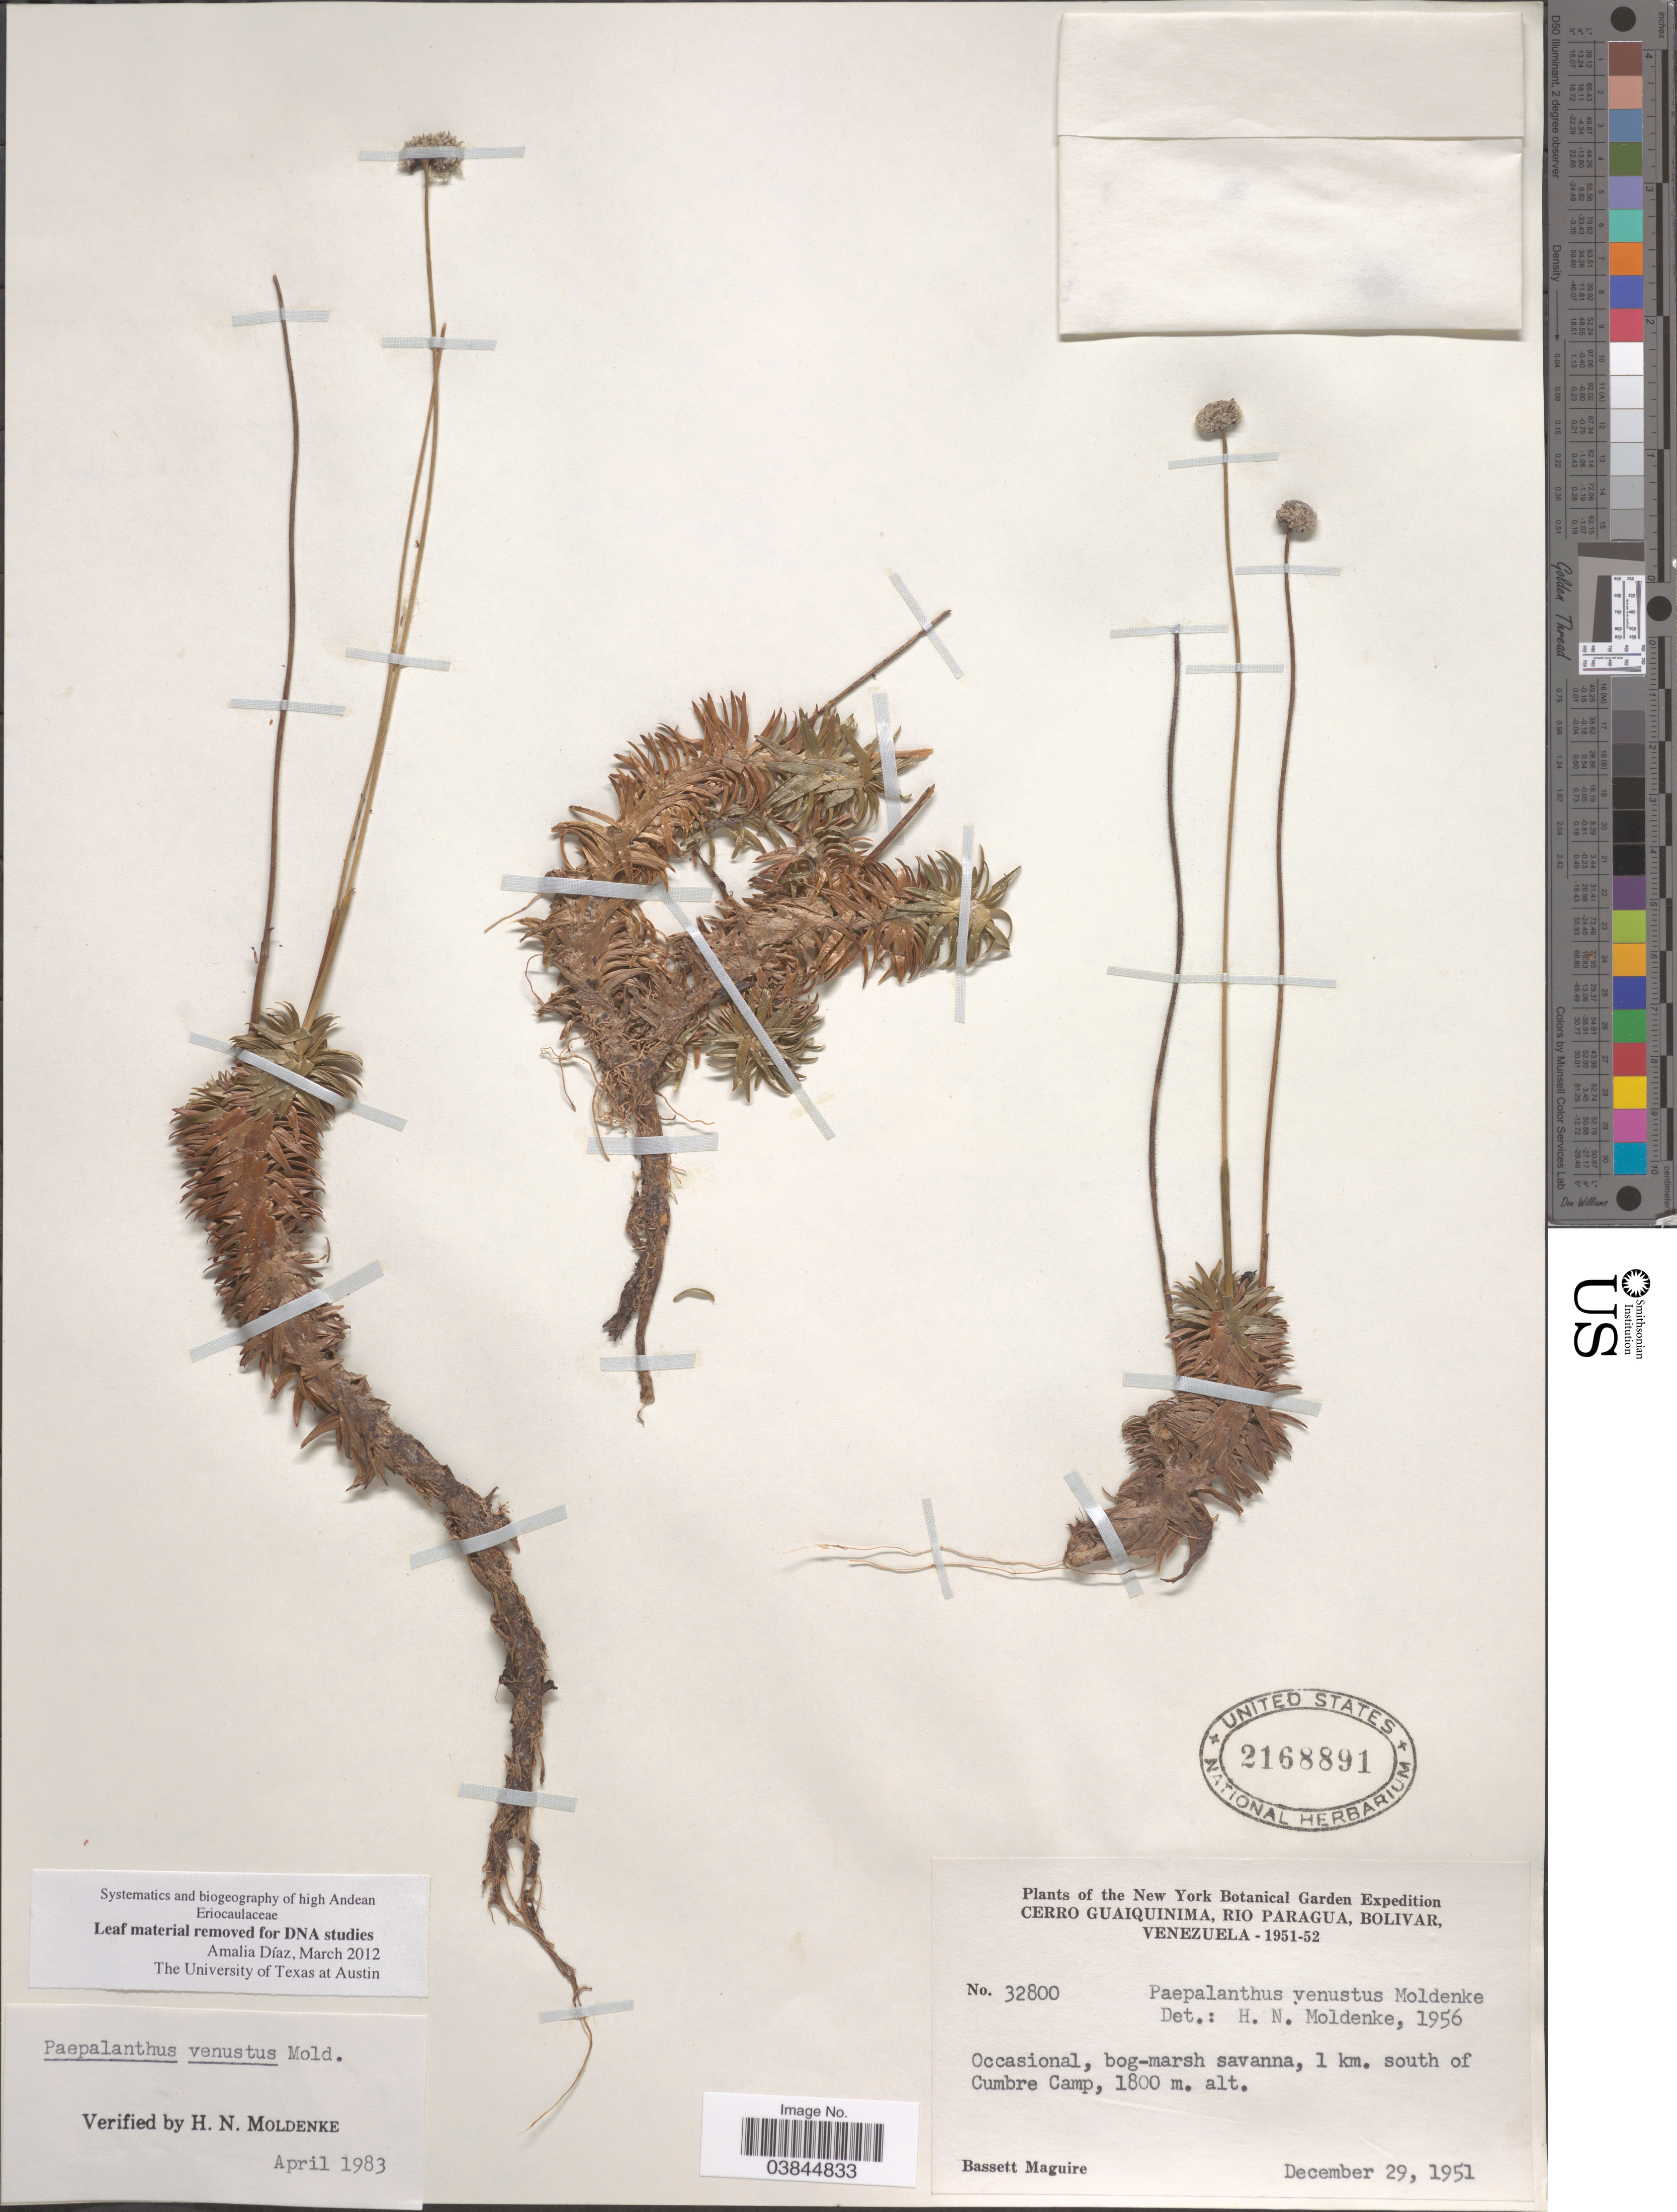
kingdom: Plantae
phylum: Tracheophyta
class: Liliopsida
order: Poales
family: Eriocaulaceae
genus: Paepalanthus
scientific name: Paepalanthus venustus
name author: Moldenke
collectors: B. Maguire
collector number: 32800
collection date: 1951-12-29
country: Venezuela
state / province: Bolivar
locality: Cerro Guaiquinima, Rio Paragua. 1 km. south of Cumbre Camp.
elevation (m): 1800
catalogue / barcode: US 2168891